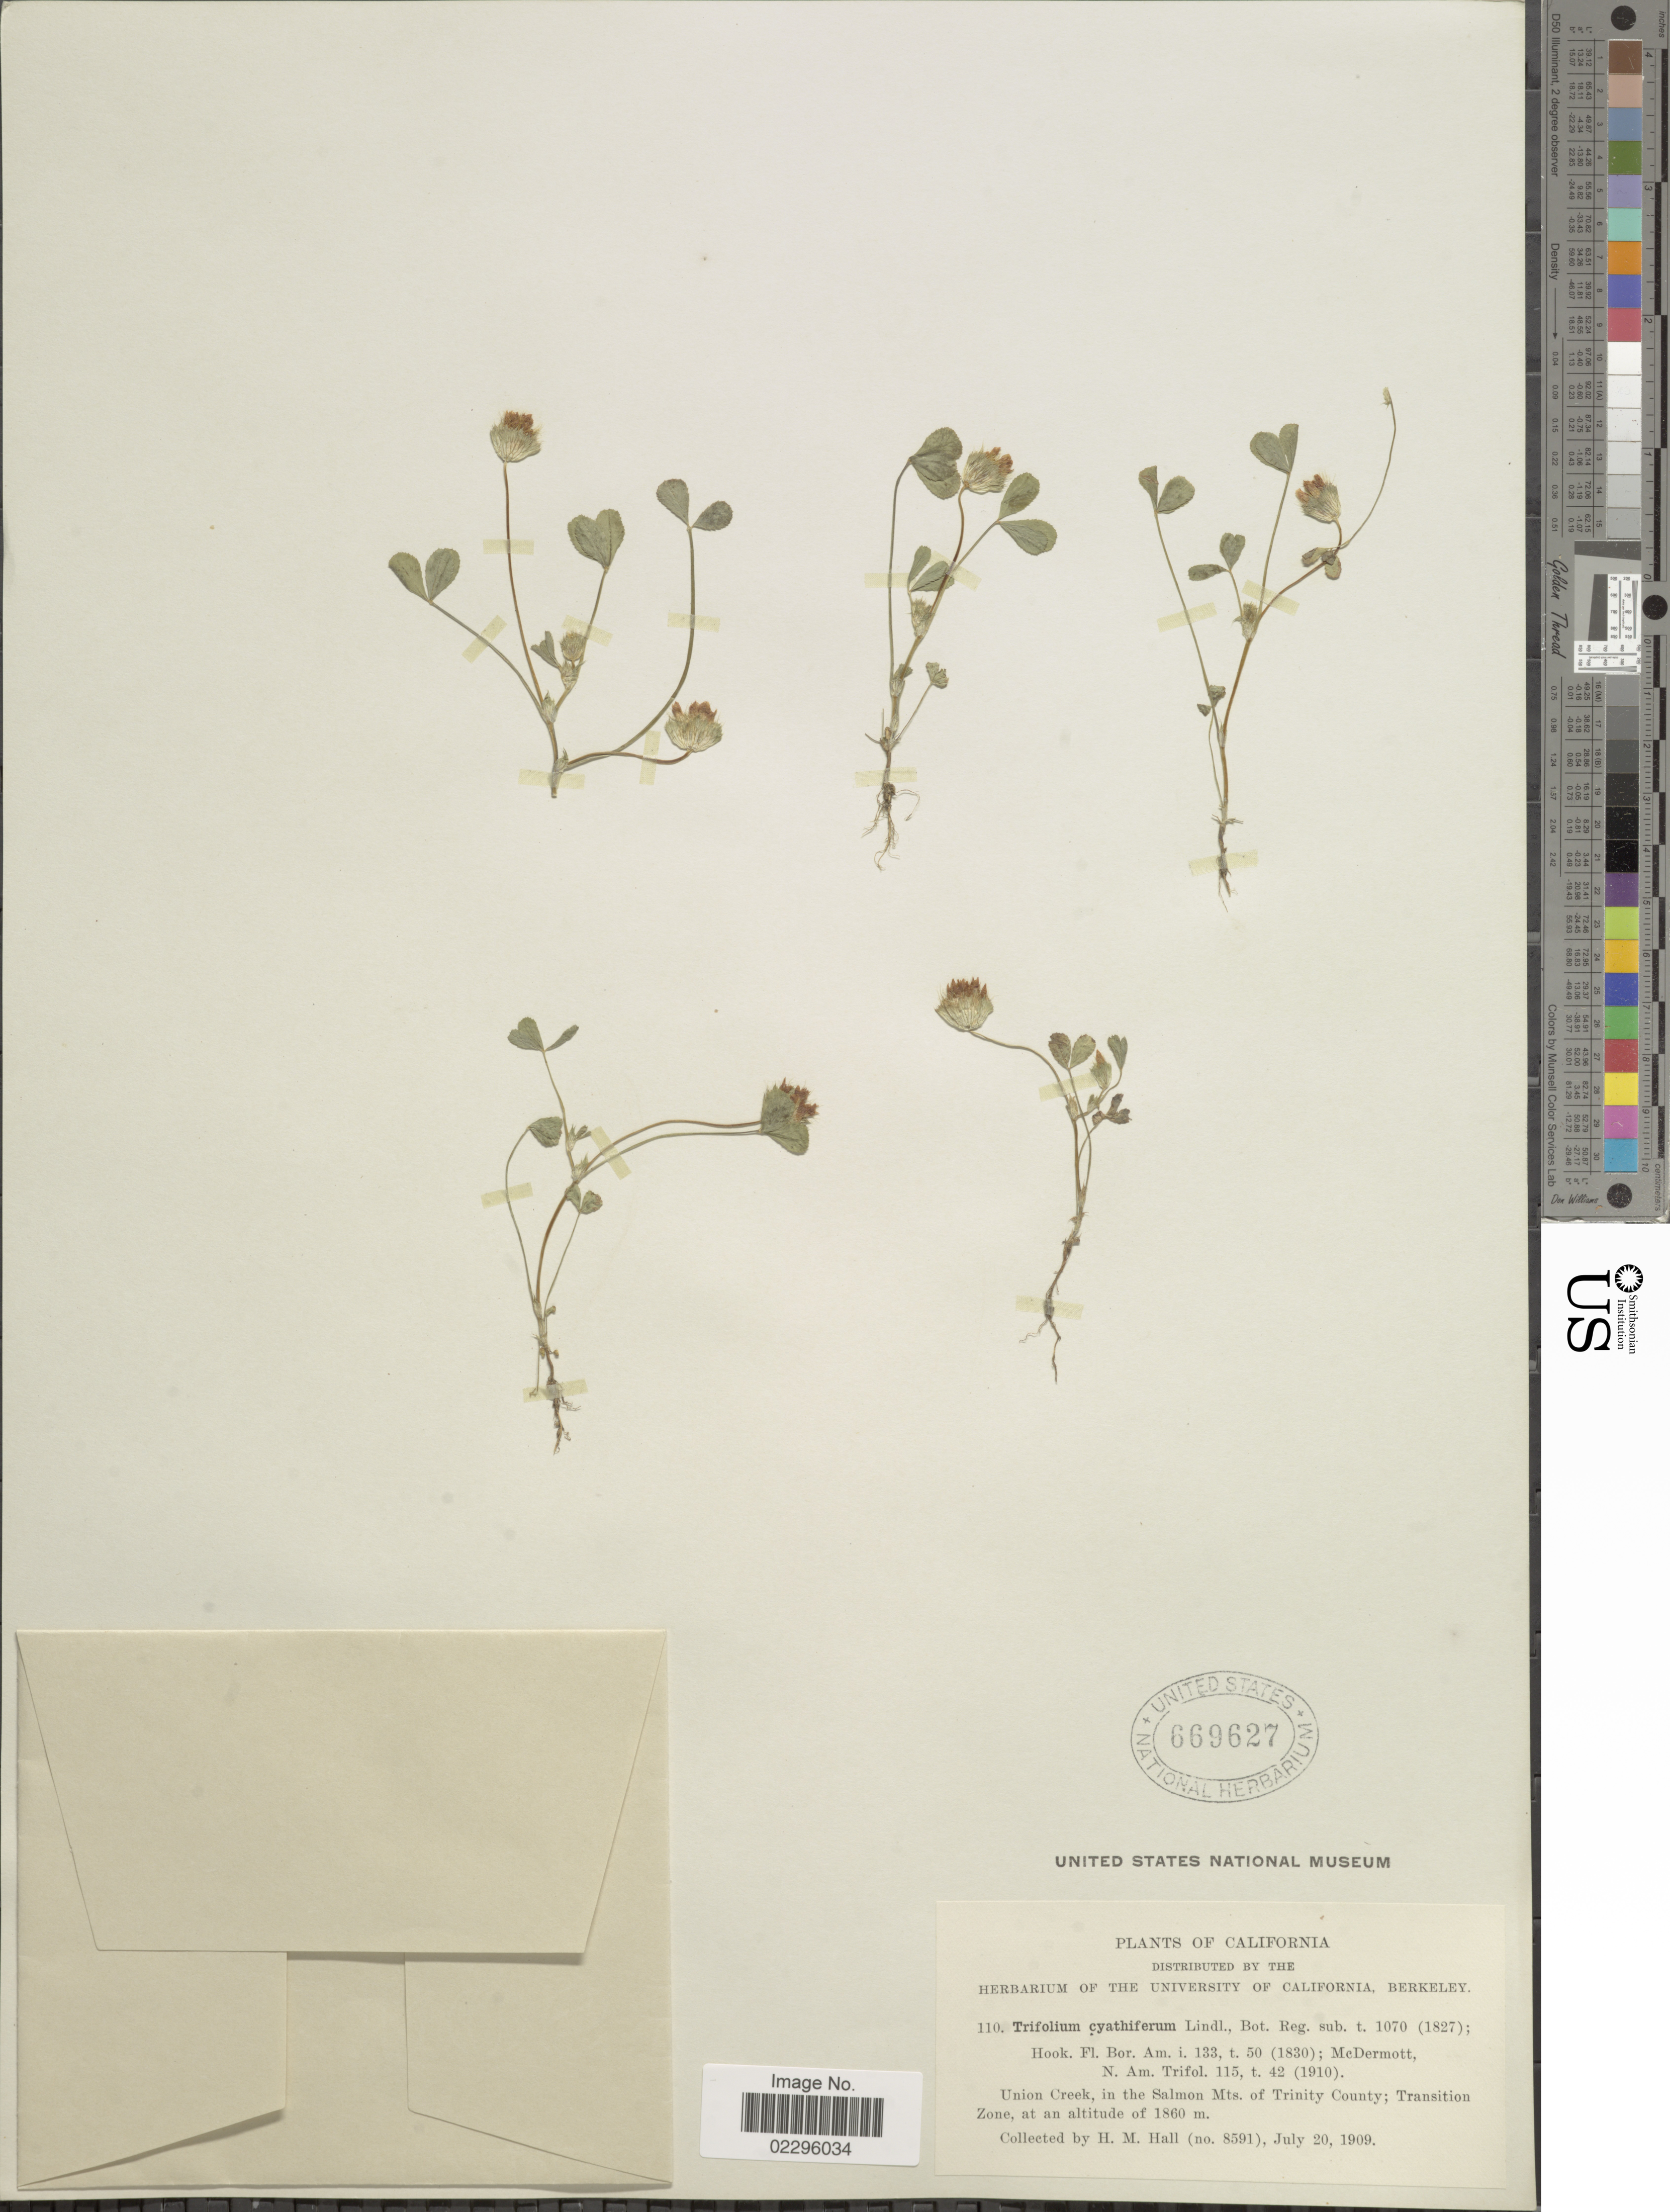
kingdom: Plantae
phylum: Tracheophyta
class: Magnoliopsida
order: Fabales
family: Fabaceae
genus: Trifolium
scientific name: Trifolium cyathiferum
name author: Lindl.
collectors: H. M. Hall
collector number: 8591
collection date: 1909-07-20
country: United States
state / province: California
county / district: Trinity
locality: Union Creek, in the Salmon Mts. of Trinity County; Transition Zone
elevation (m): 1860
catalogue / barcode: US 669627